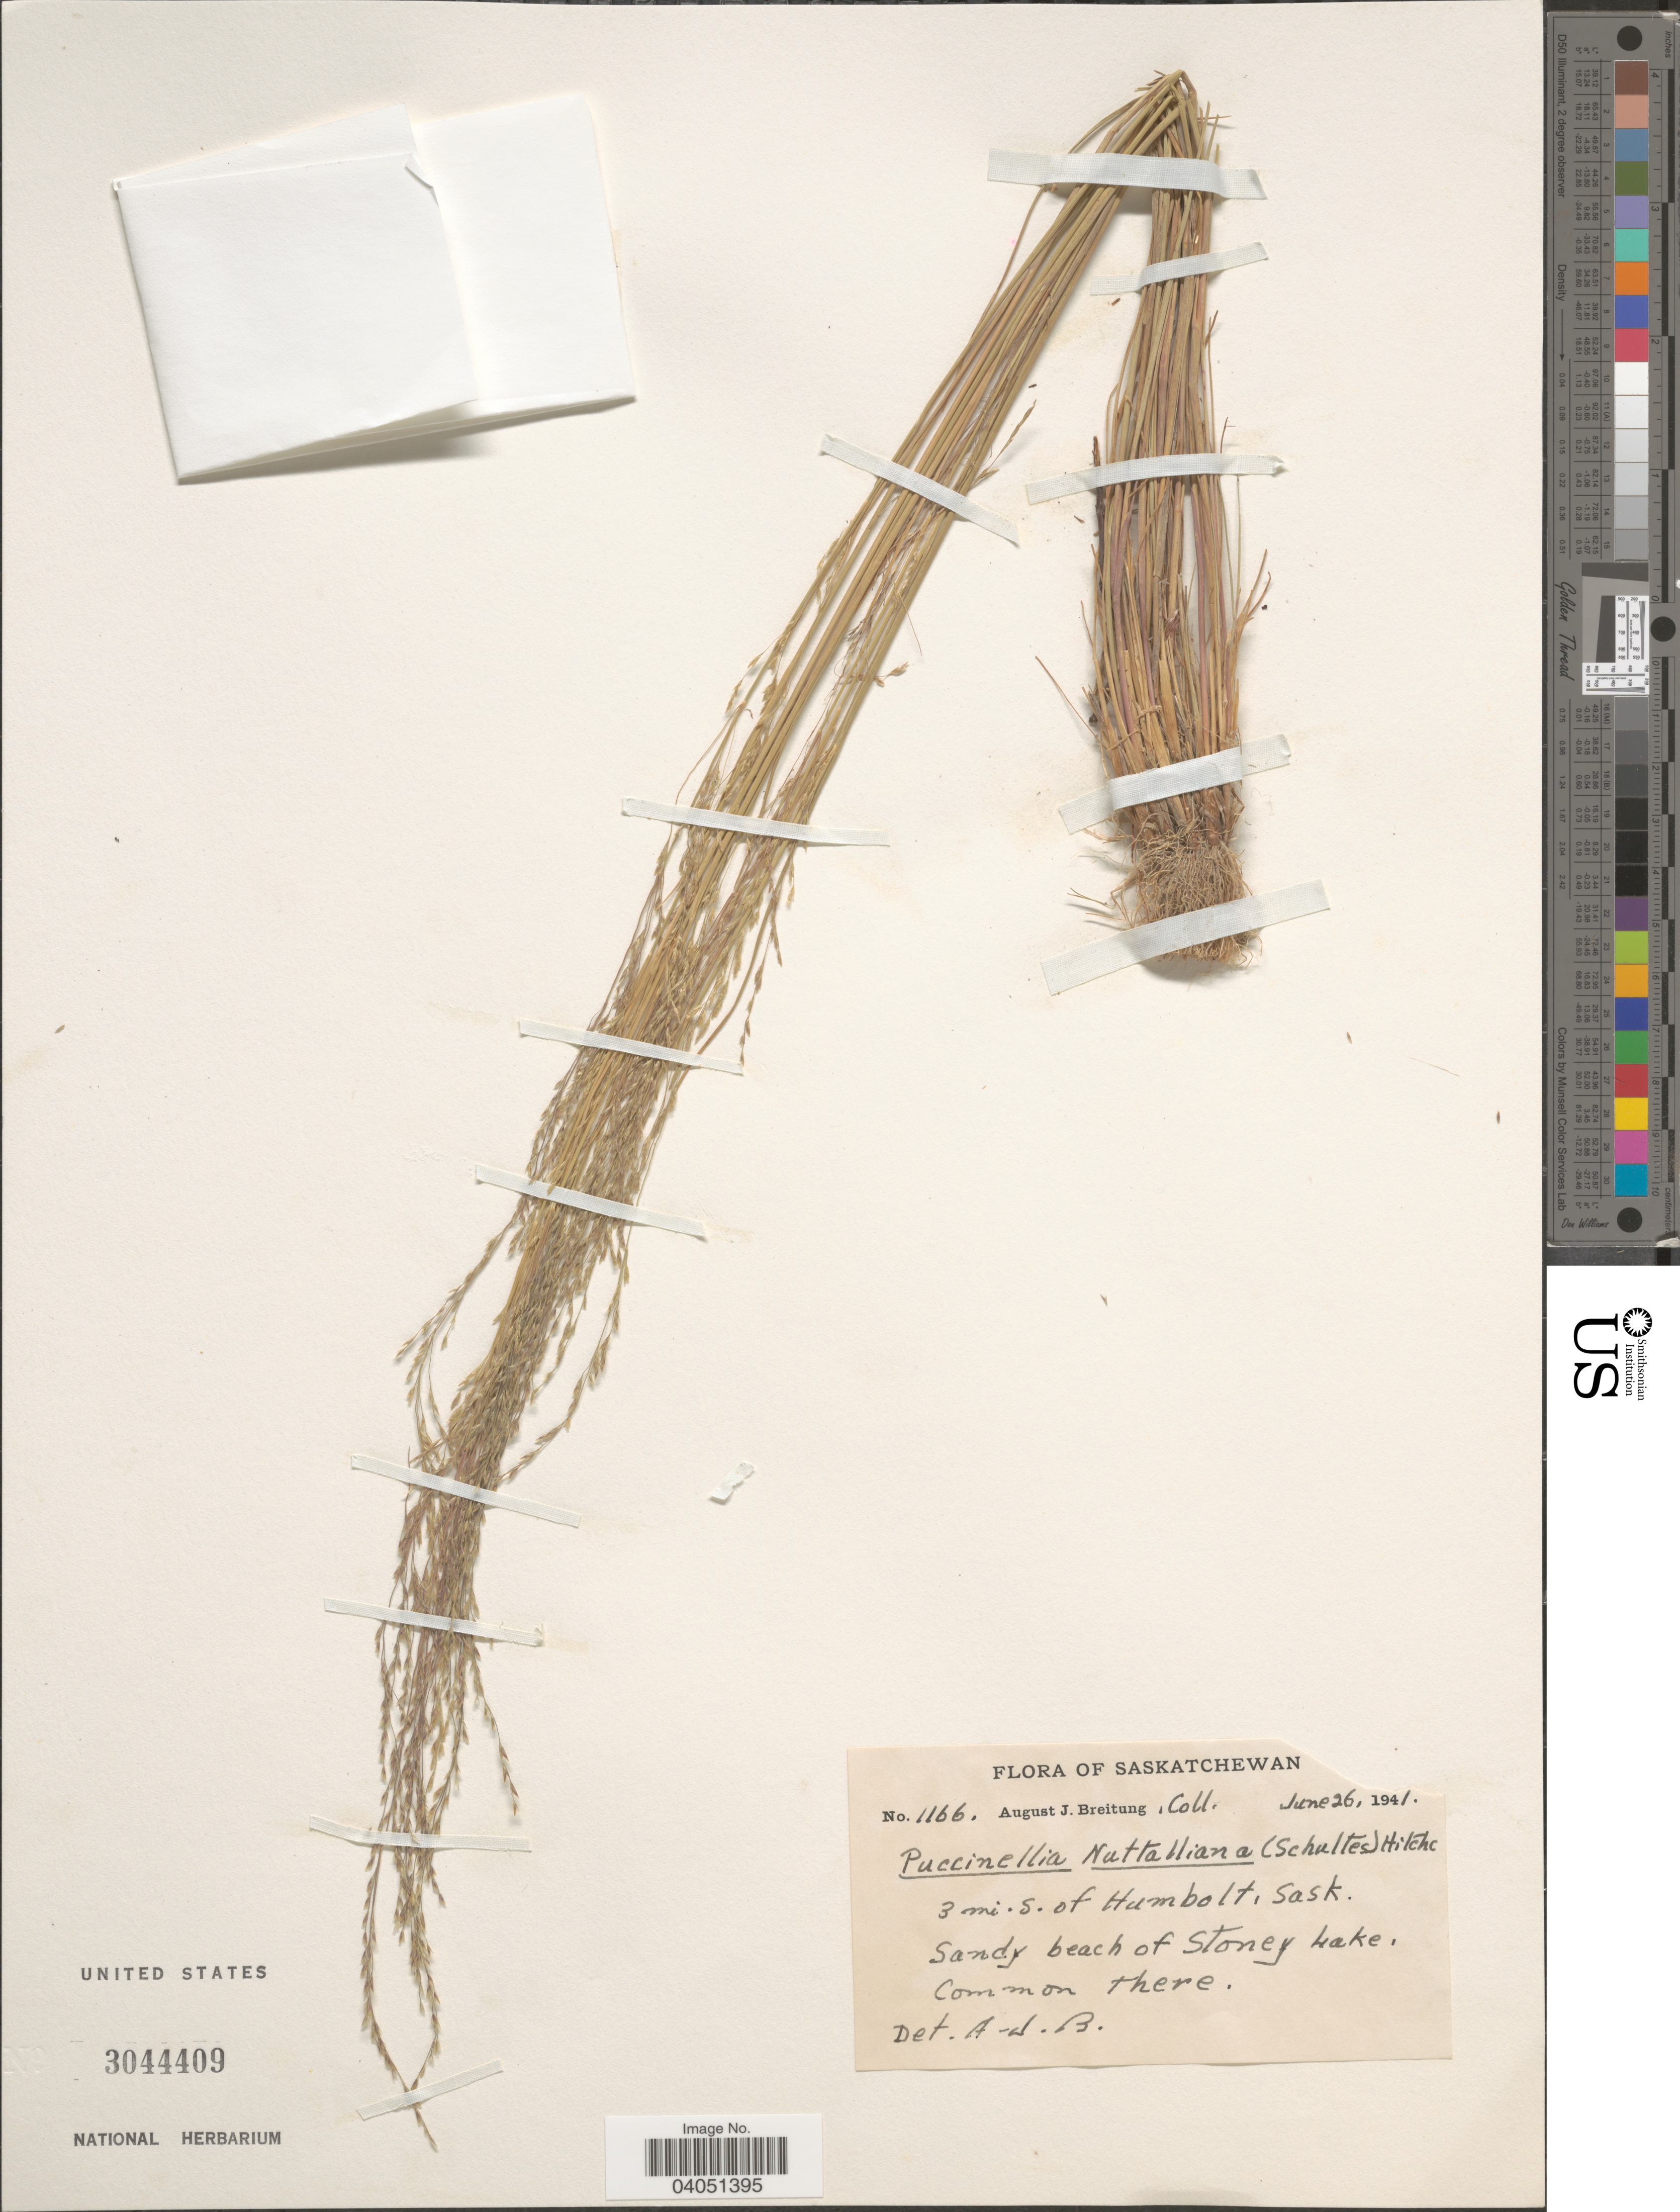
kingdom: Plantae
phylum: Tracheophyta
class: Liliopsida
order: Poales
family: Poaceae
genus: Puccinellia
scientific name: Puccinellia nuttalliana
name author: (Schult.) Hitchc.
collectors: A. Breitung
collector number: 1166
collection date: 1941-06-26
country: Canada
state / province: Saskatchewan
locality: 3 mi. S. of Humboldt. Sandy beach of Stoney Lake.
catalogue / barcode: US 3044409